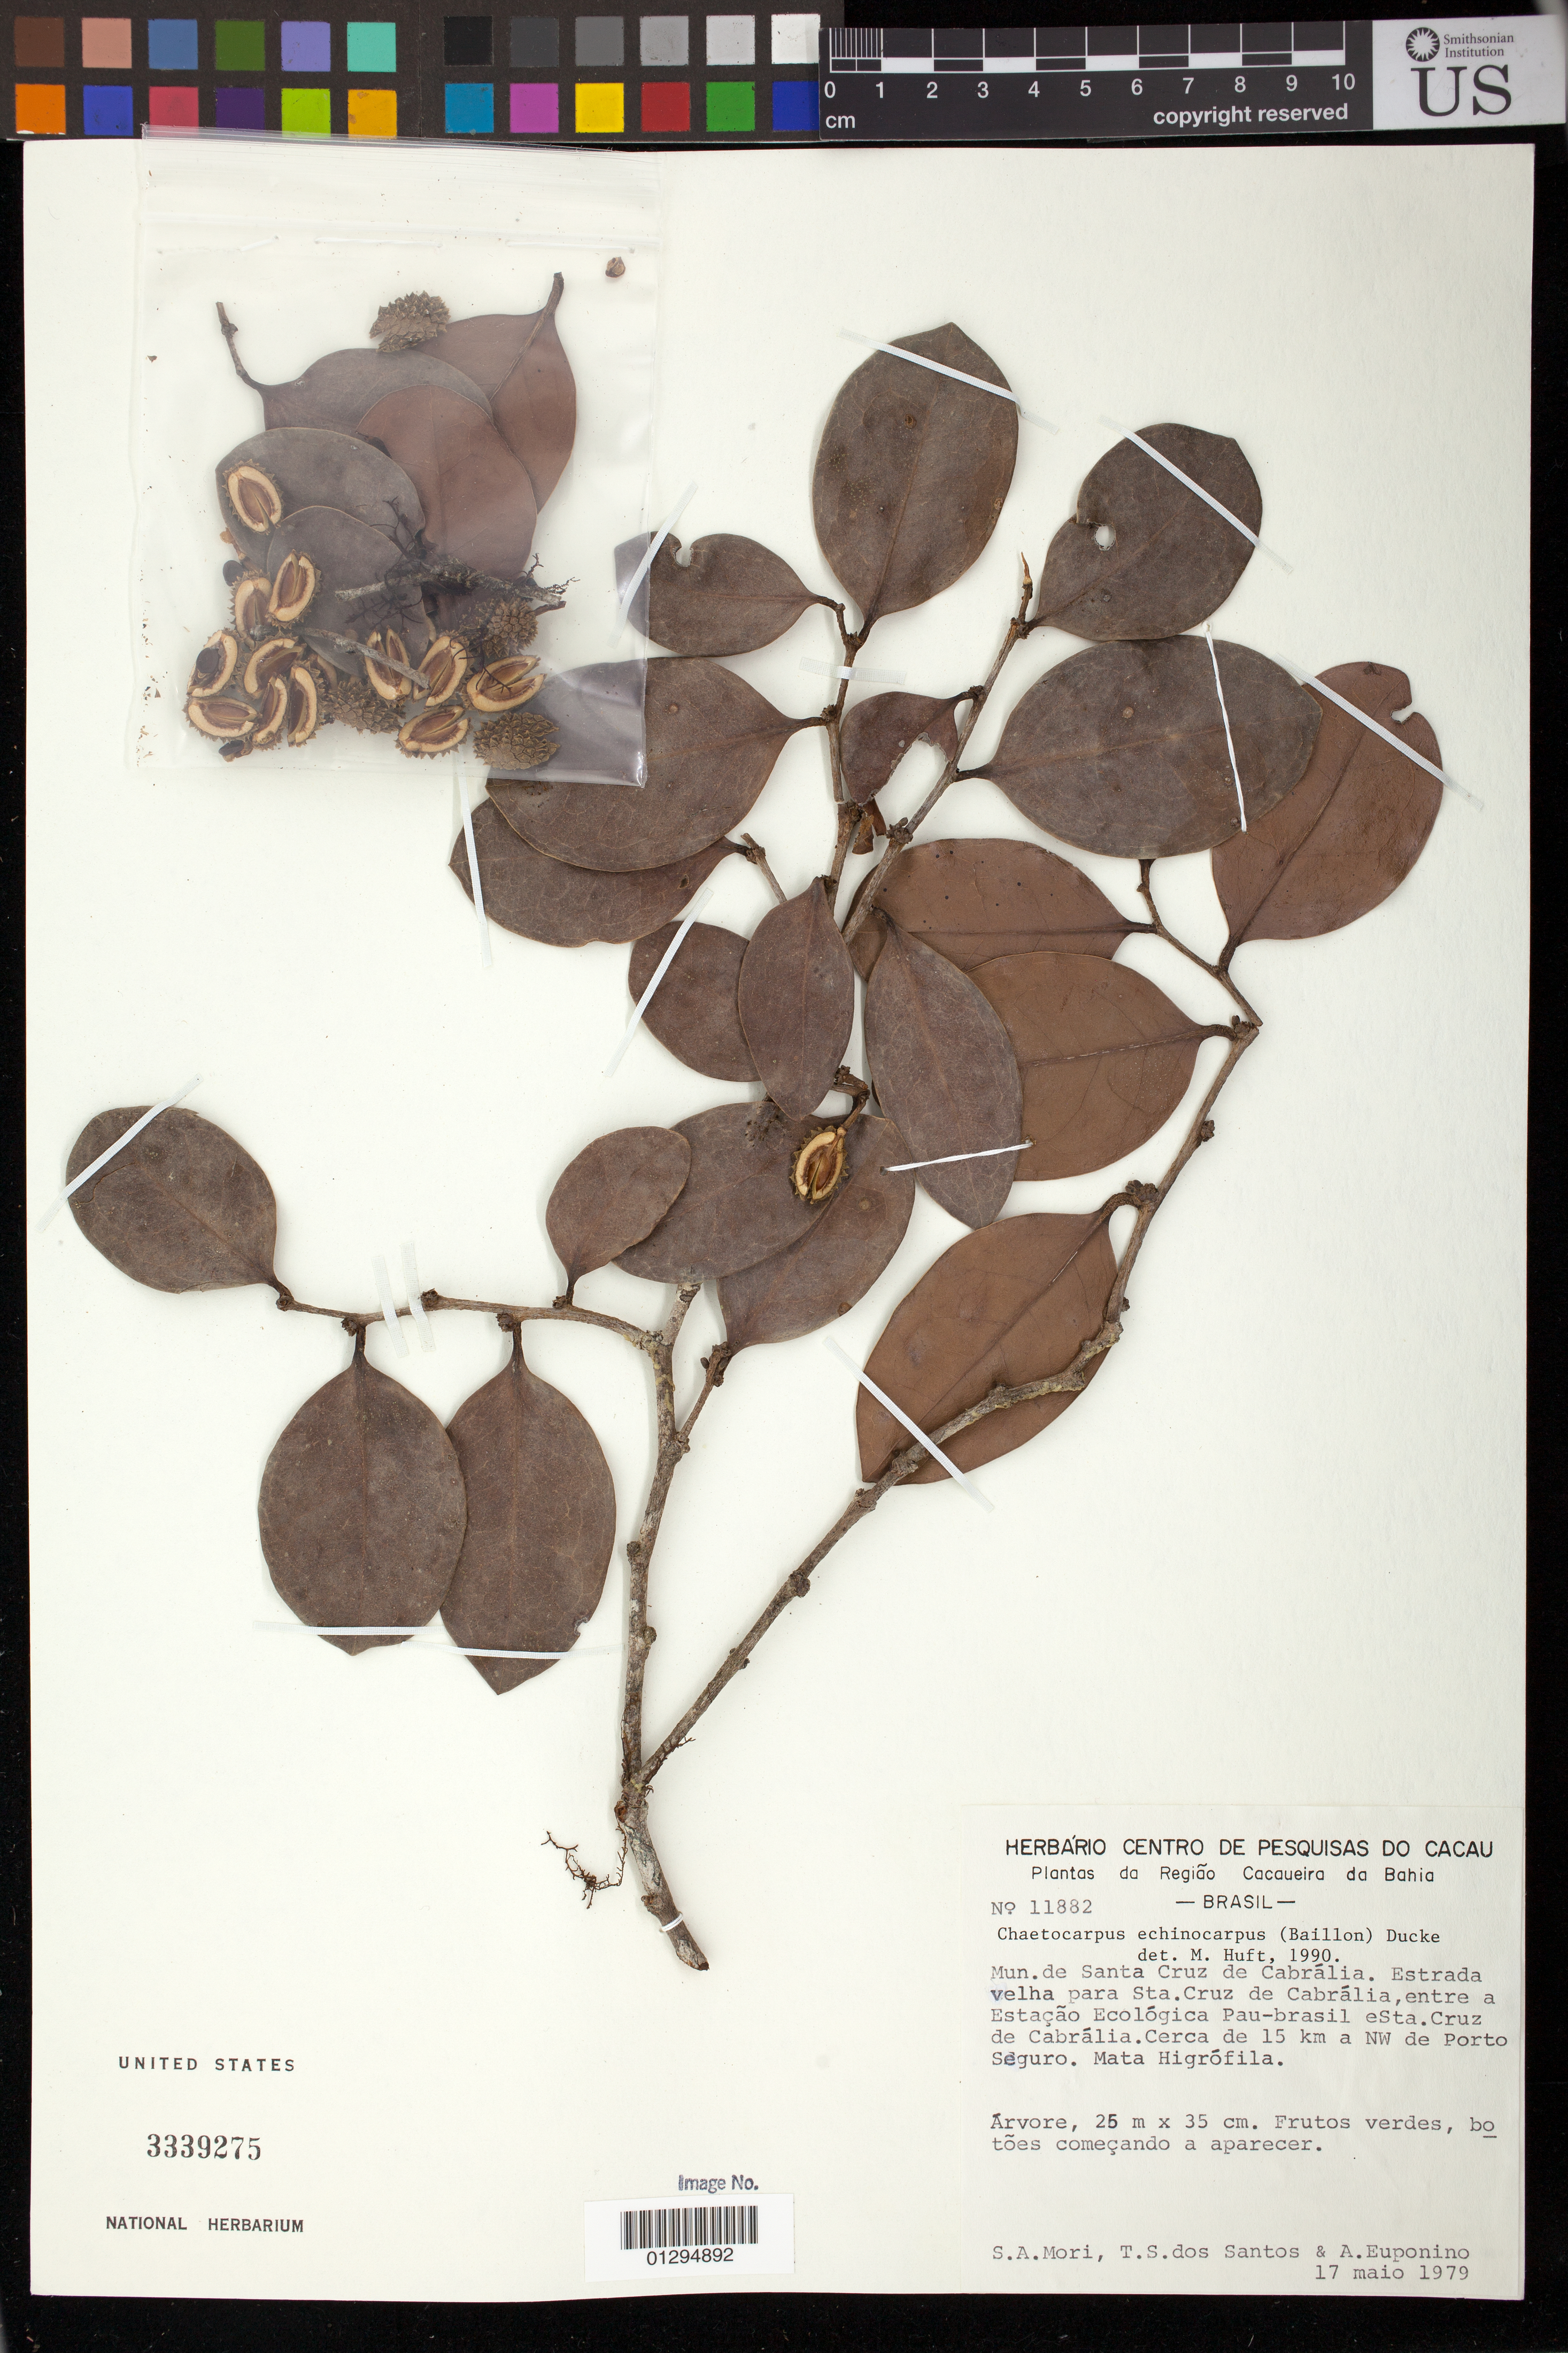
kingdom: Plantae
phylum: Tracheophyta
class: Magnoliopsida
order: Malpighiales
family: Peraceae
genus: Chaetocarpus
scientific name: Chaetocarpus echinocarpus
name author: (Baill.) Ducke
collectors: S. Mori, T. S. Santos & A. Euponino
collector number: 11882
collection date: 1979-05-17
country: Brazil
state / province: Bahia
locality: Mun. de Santa Cruz de Cabralia. Estrada velha para Sta. Cruz de Cabralia, entre a Estacao. Ecologica Pau-brasil eSta, Cruz de Cabrália. Cerca de 15 km a NW de Porto Seguro. Mata Higrófila.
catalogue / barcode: US 3339275